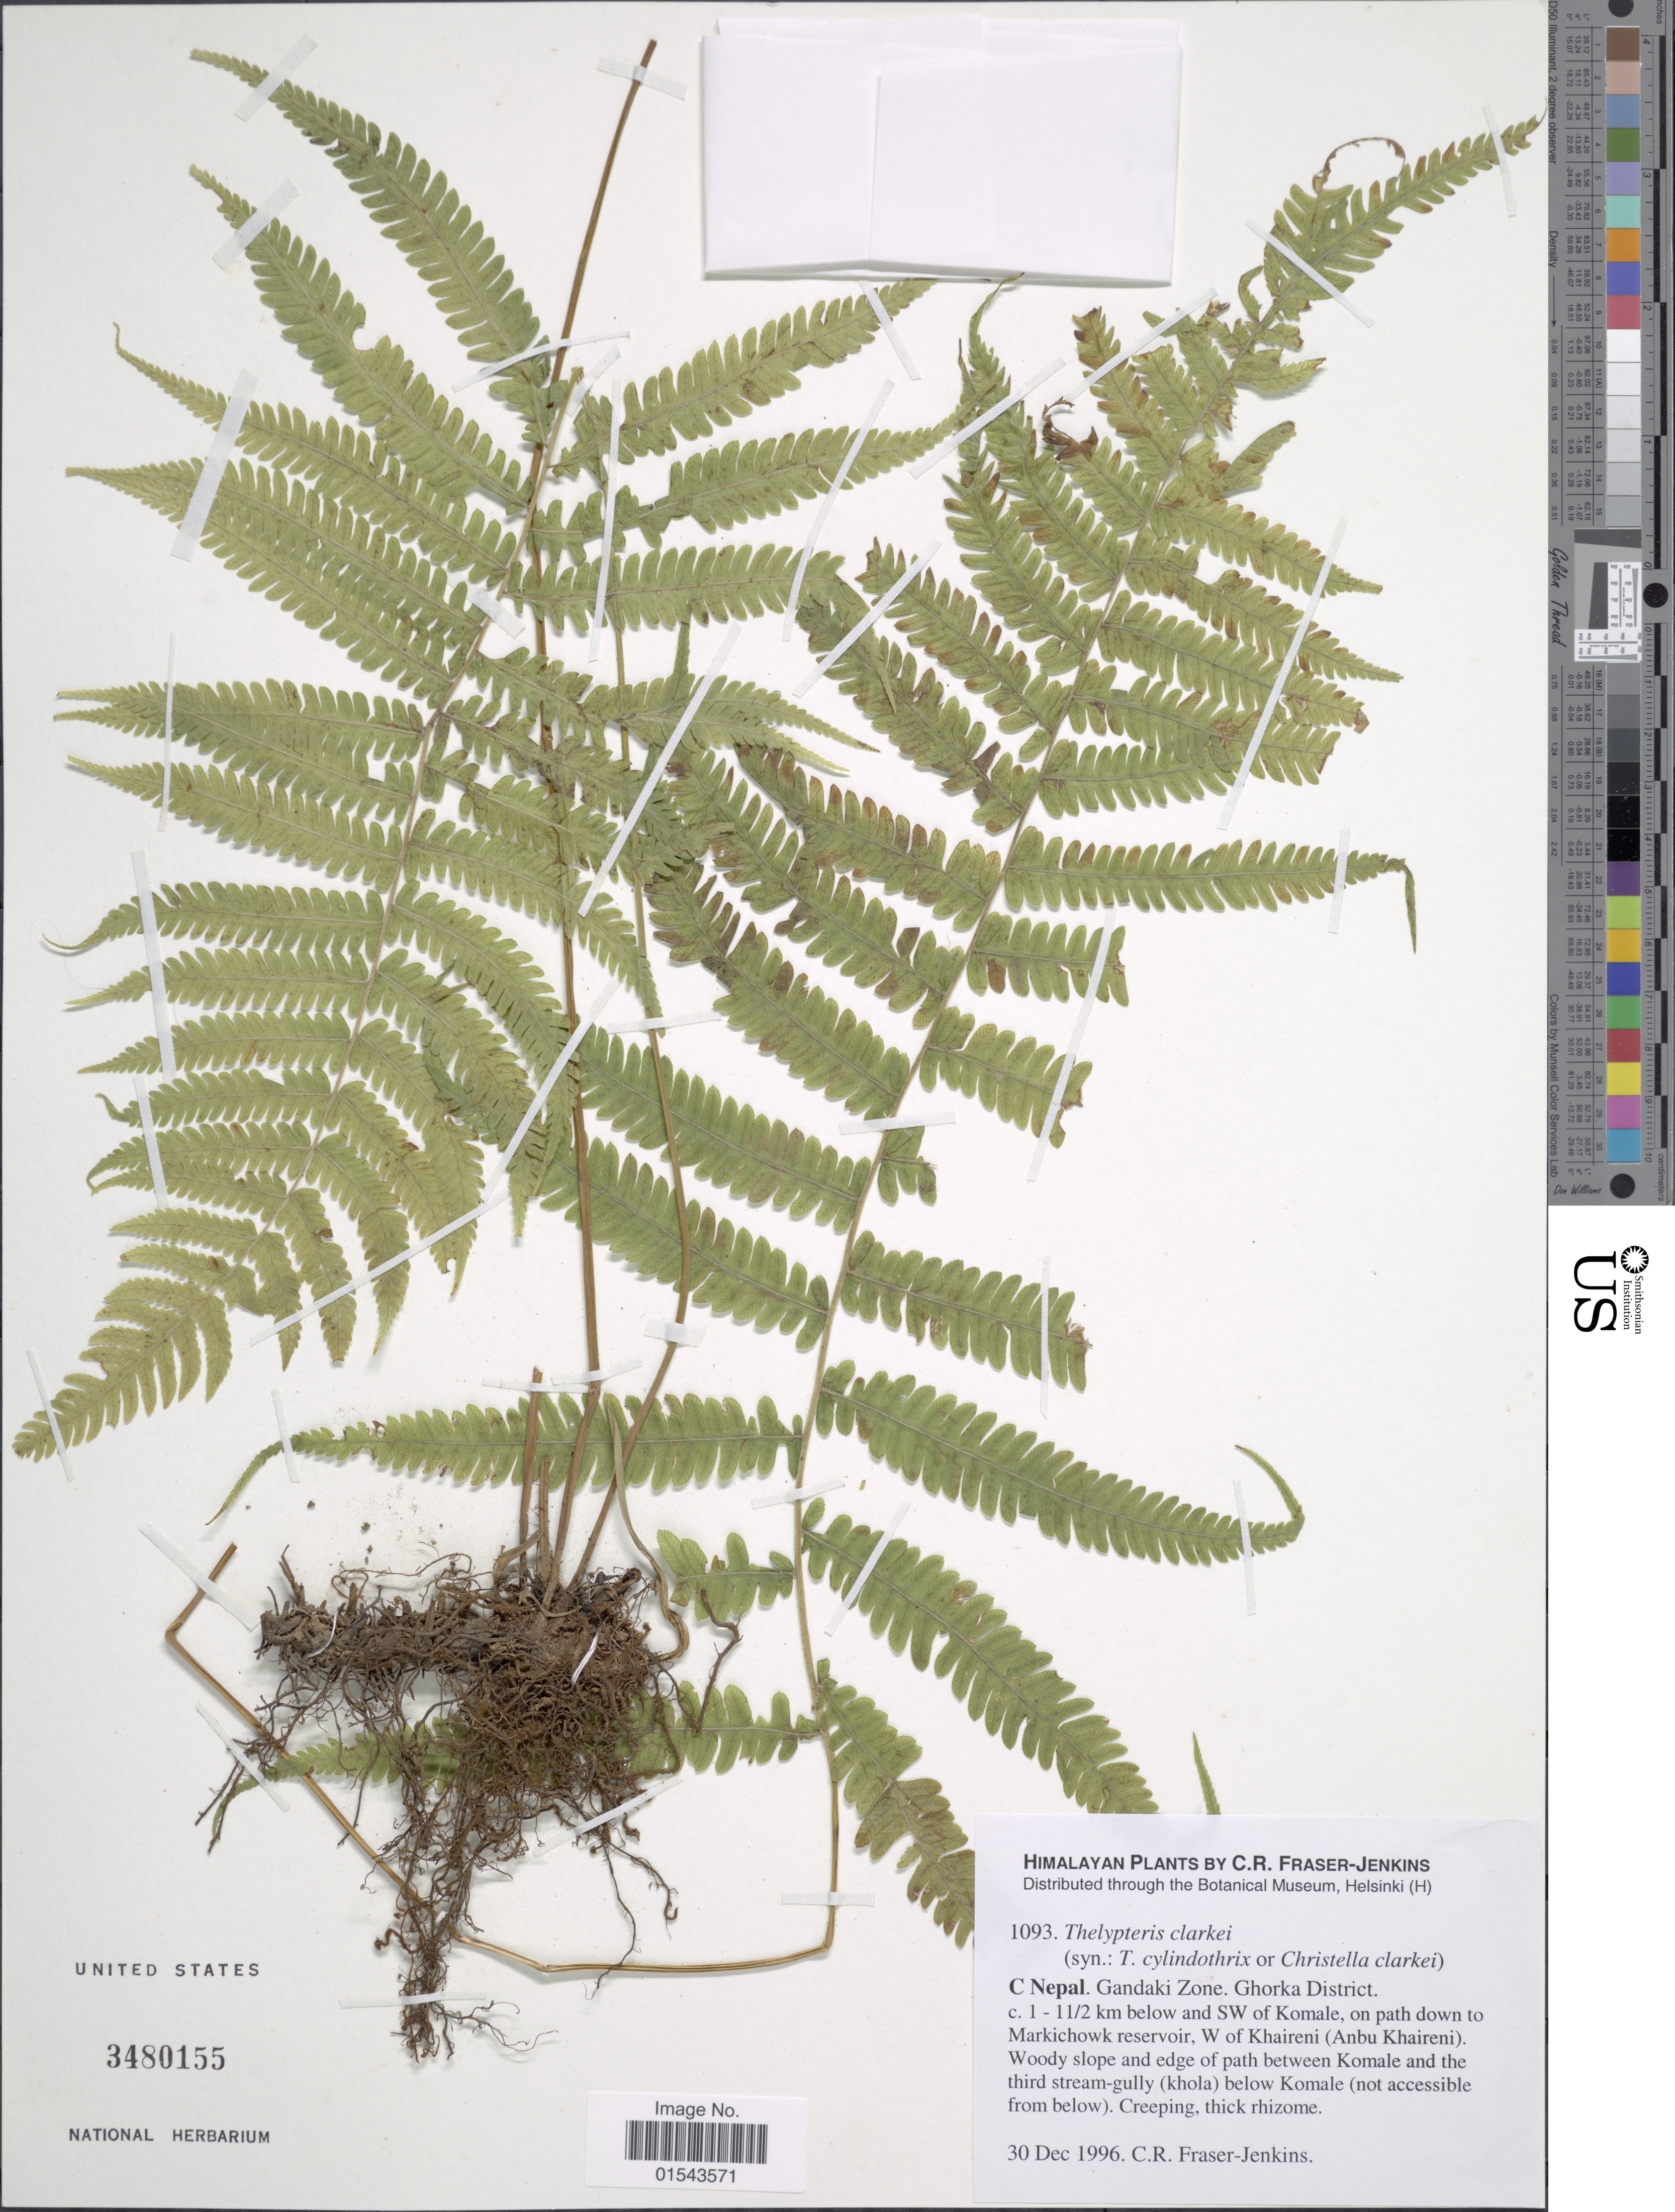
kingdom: Plantae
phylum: Tracheophyta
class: Polypodiopsida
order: Polypodiales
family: Thelypteridaceae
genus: Christella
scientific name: Christella clarkei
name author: (Bedd.) Holttum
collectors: C. R. Fraser-Jenkins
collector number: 1093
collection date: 1996-12-30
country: Nepal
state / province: Gandaki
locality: C Nepal. Gandaki Zone. Ghorka District. 1-11/2 km below and Sw of Komale, on path down to Markichowk hreservoir, W of Khaireni (Anbu Khaireni). Woody slopes and edge of path between KOmale and the third stream-gully )khola) below Komale (not accessible from below) Himalaya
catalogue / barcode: US 3480155